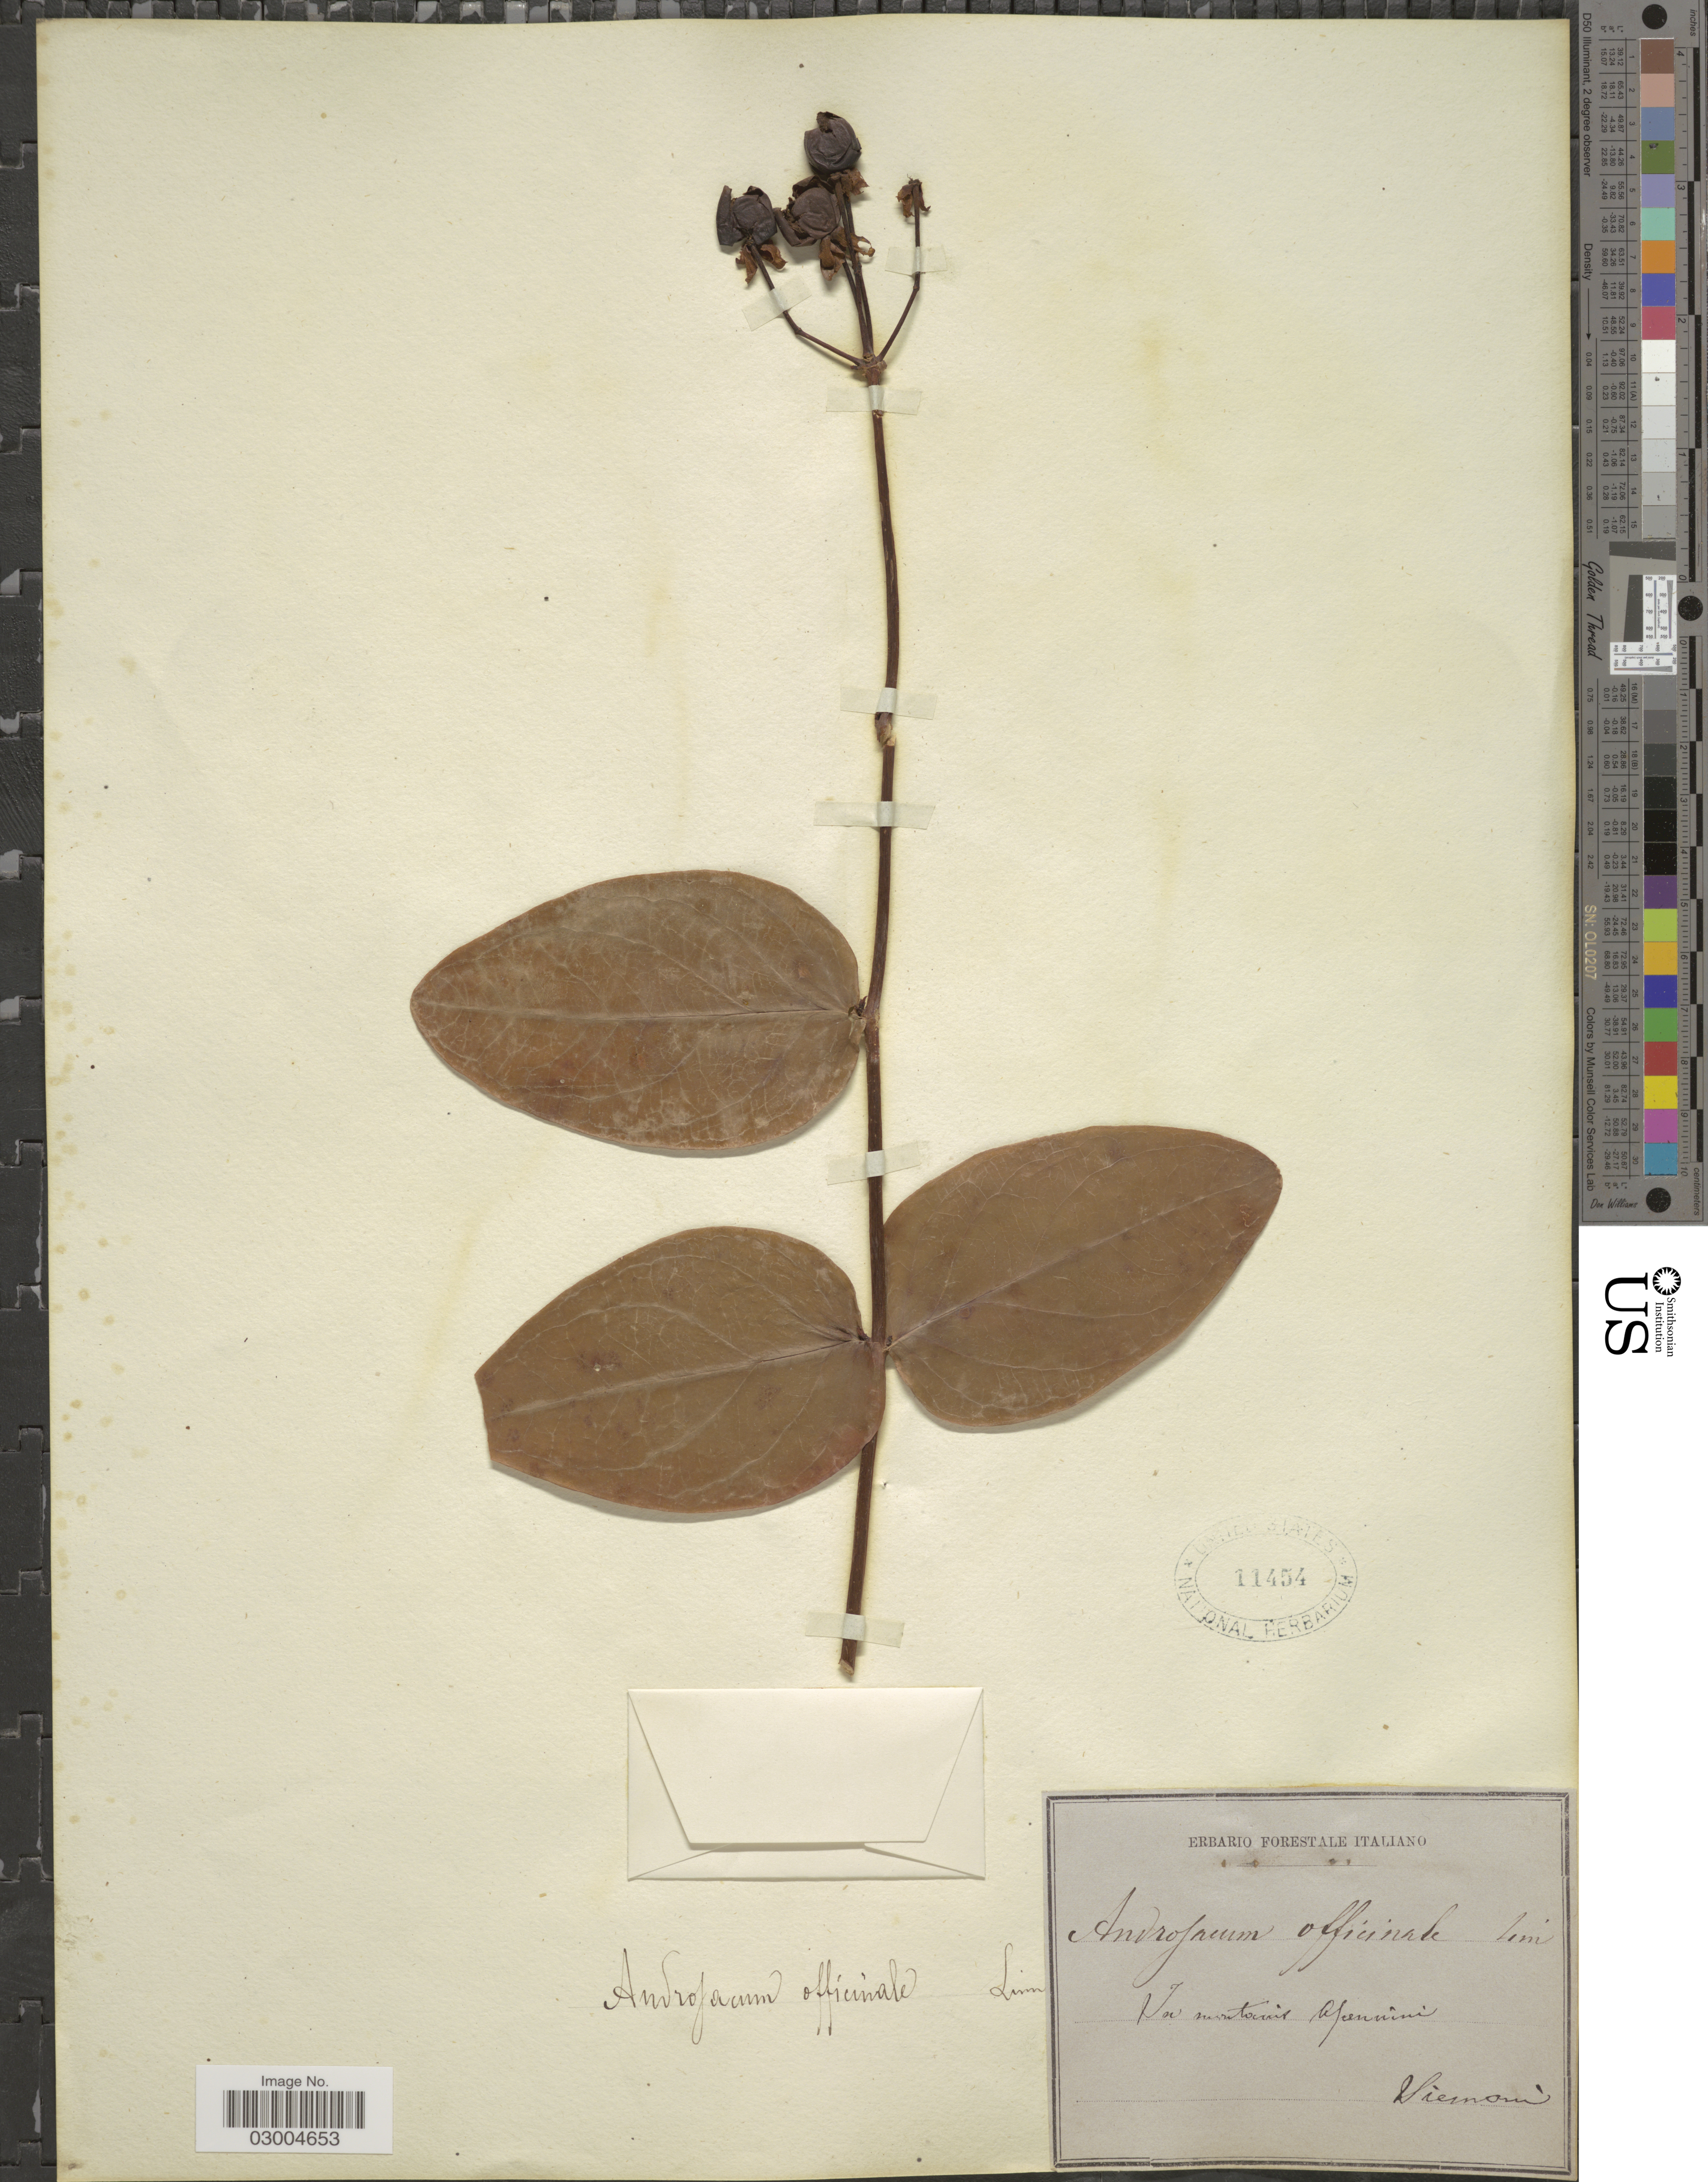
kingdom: Plantae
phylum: Tracheophyta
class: Magnoliopsida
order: Malpighiales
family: Hypericaceae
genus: Hypericum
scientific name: Hypericum androsaemum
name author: L.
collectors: Siemoni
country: Italy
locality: In montanis Afanium [interpreted].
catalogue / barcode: US 11454